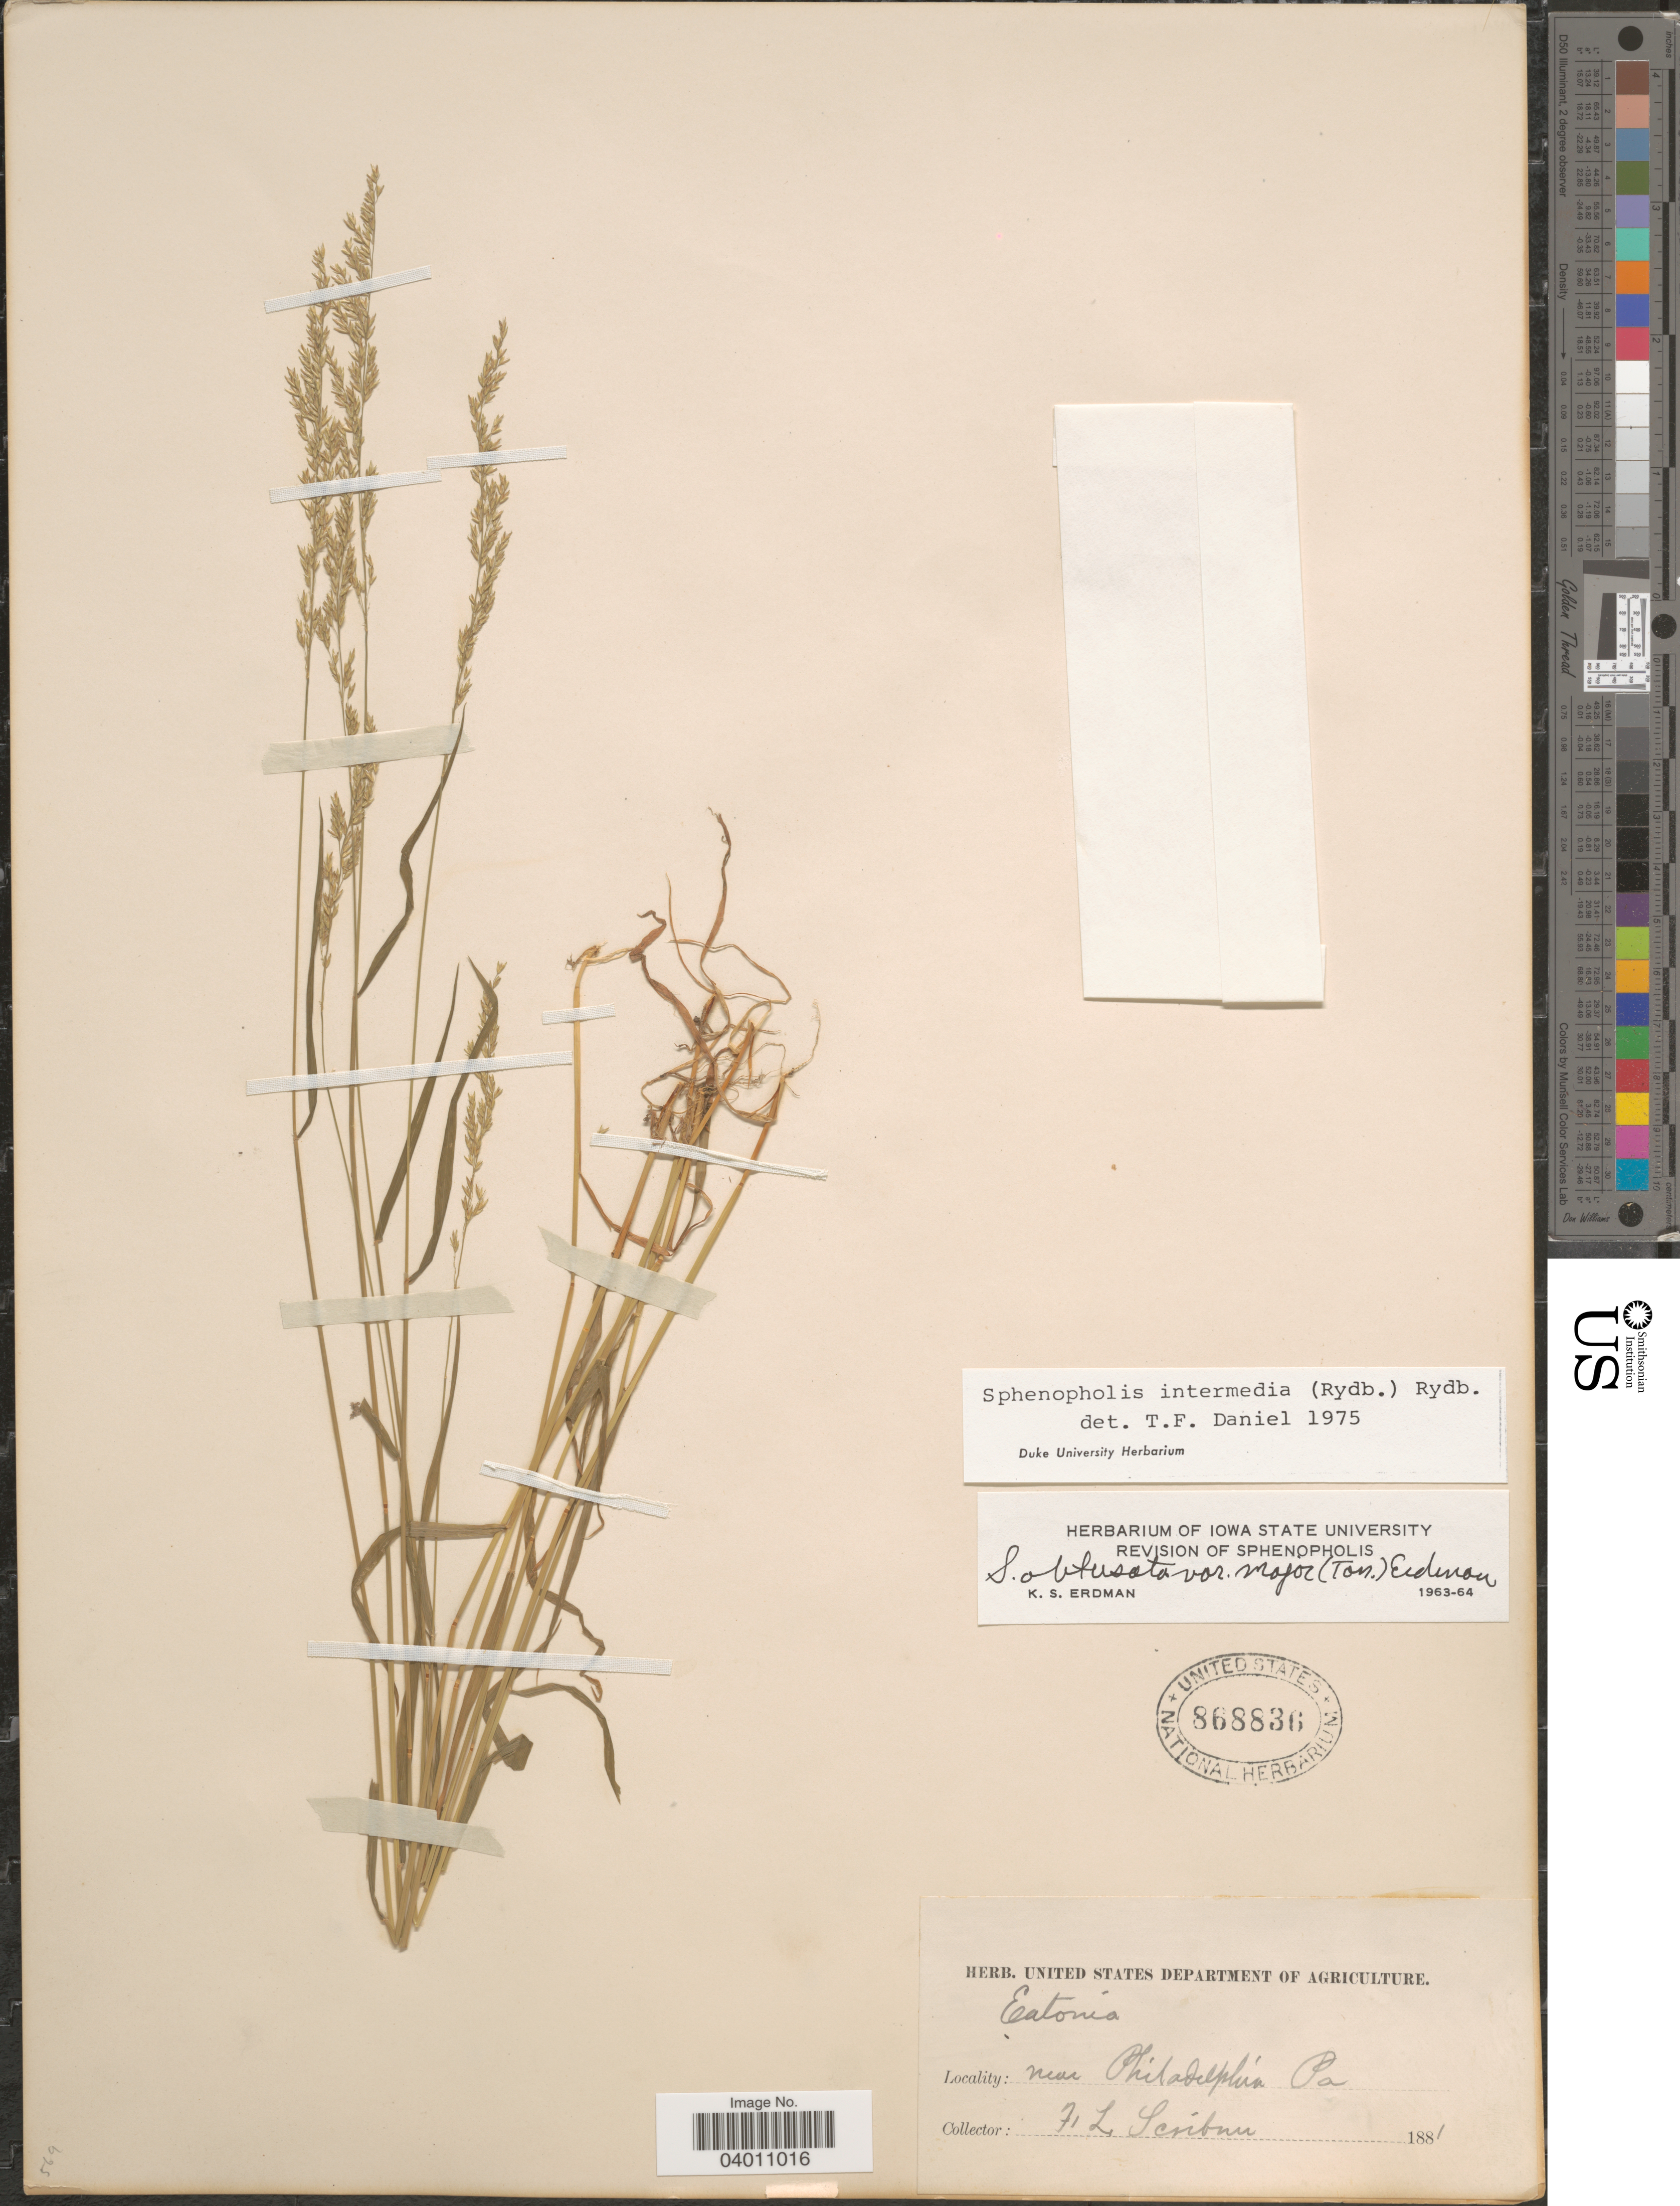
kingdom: Plantae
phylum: Tracheophyta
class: Liliopsida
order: Poales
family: Poaceae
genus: Sphenopholis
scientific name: Sphenopholis intermedia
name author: (Rydb.) Rydb.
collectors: F. L. Scribner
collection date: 1881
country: United States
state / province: Pennsylvania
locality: Near Philadelphia.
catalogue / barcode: US 868836